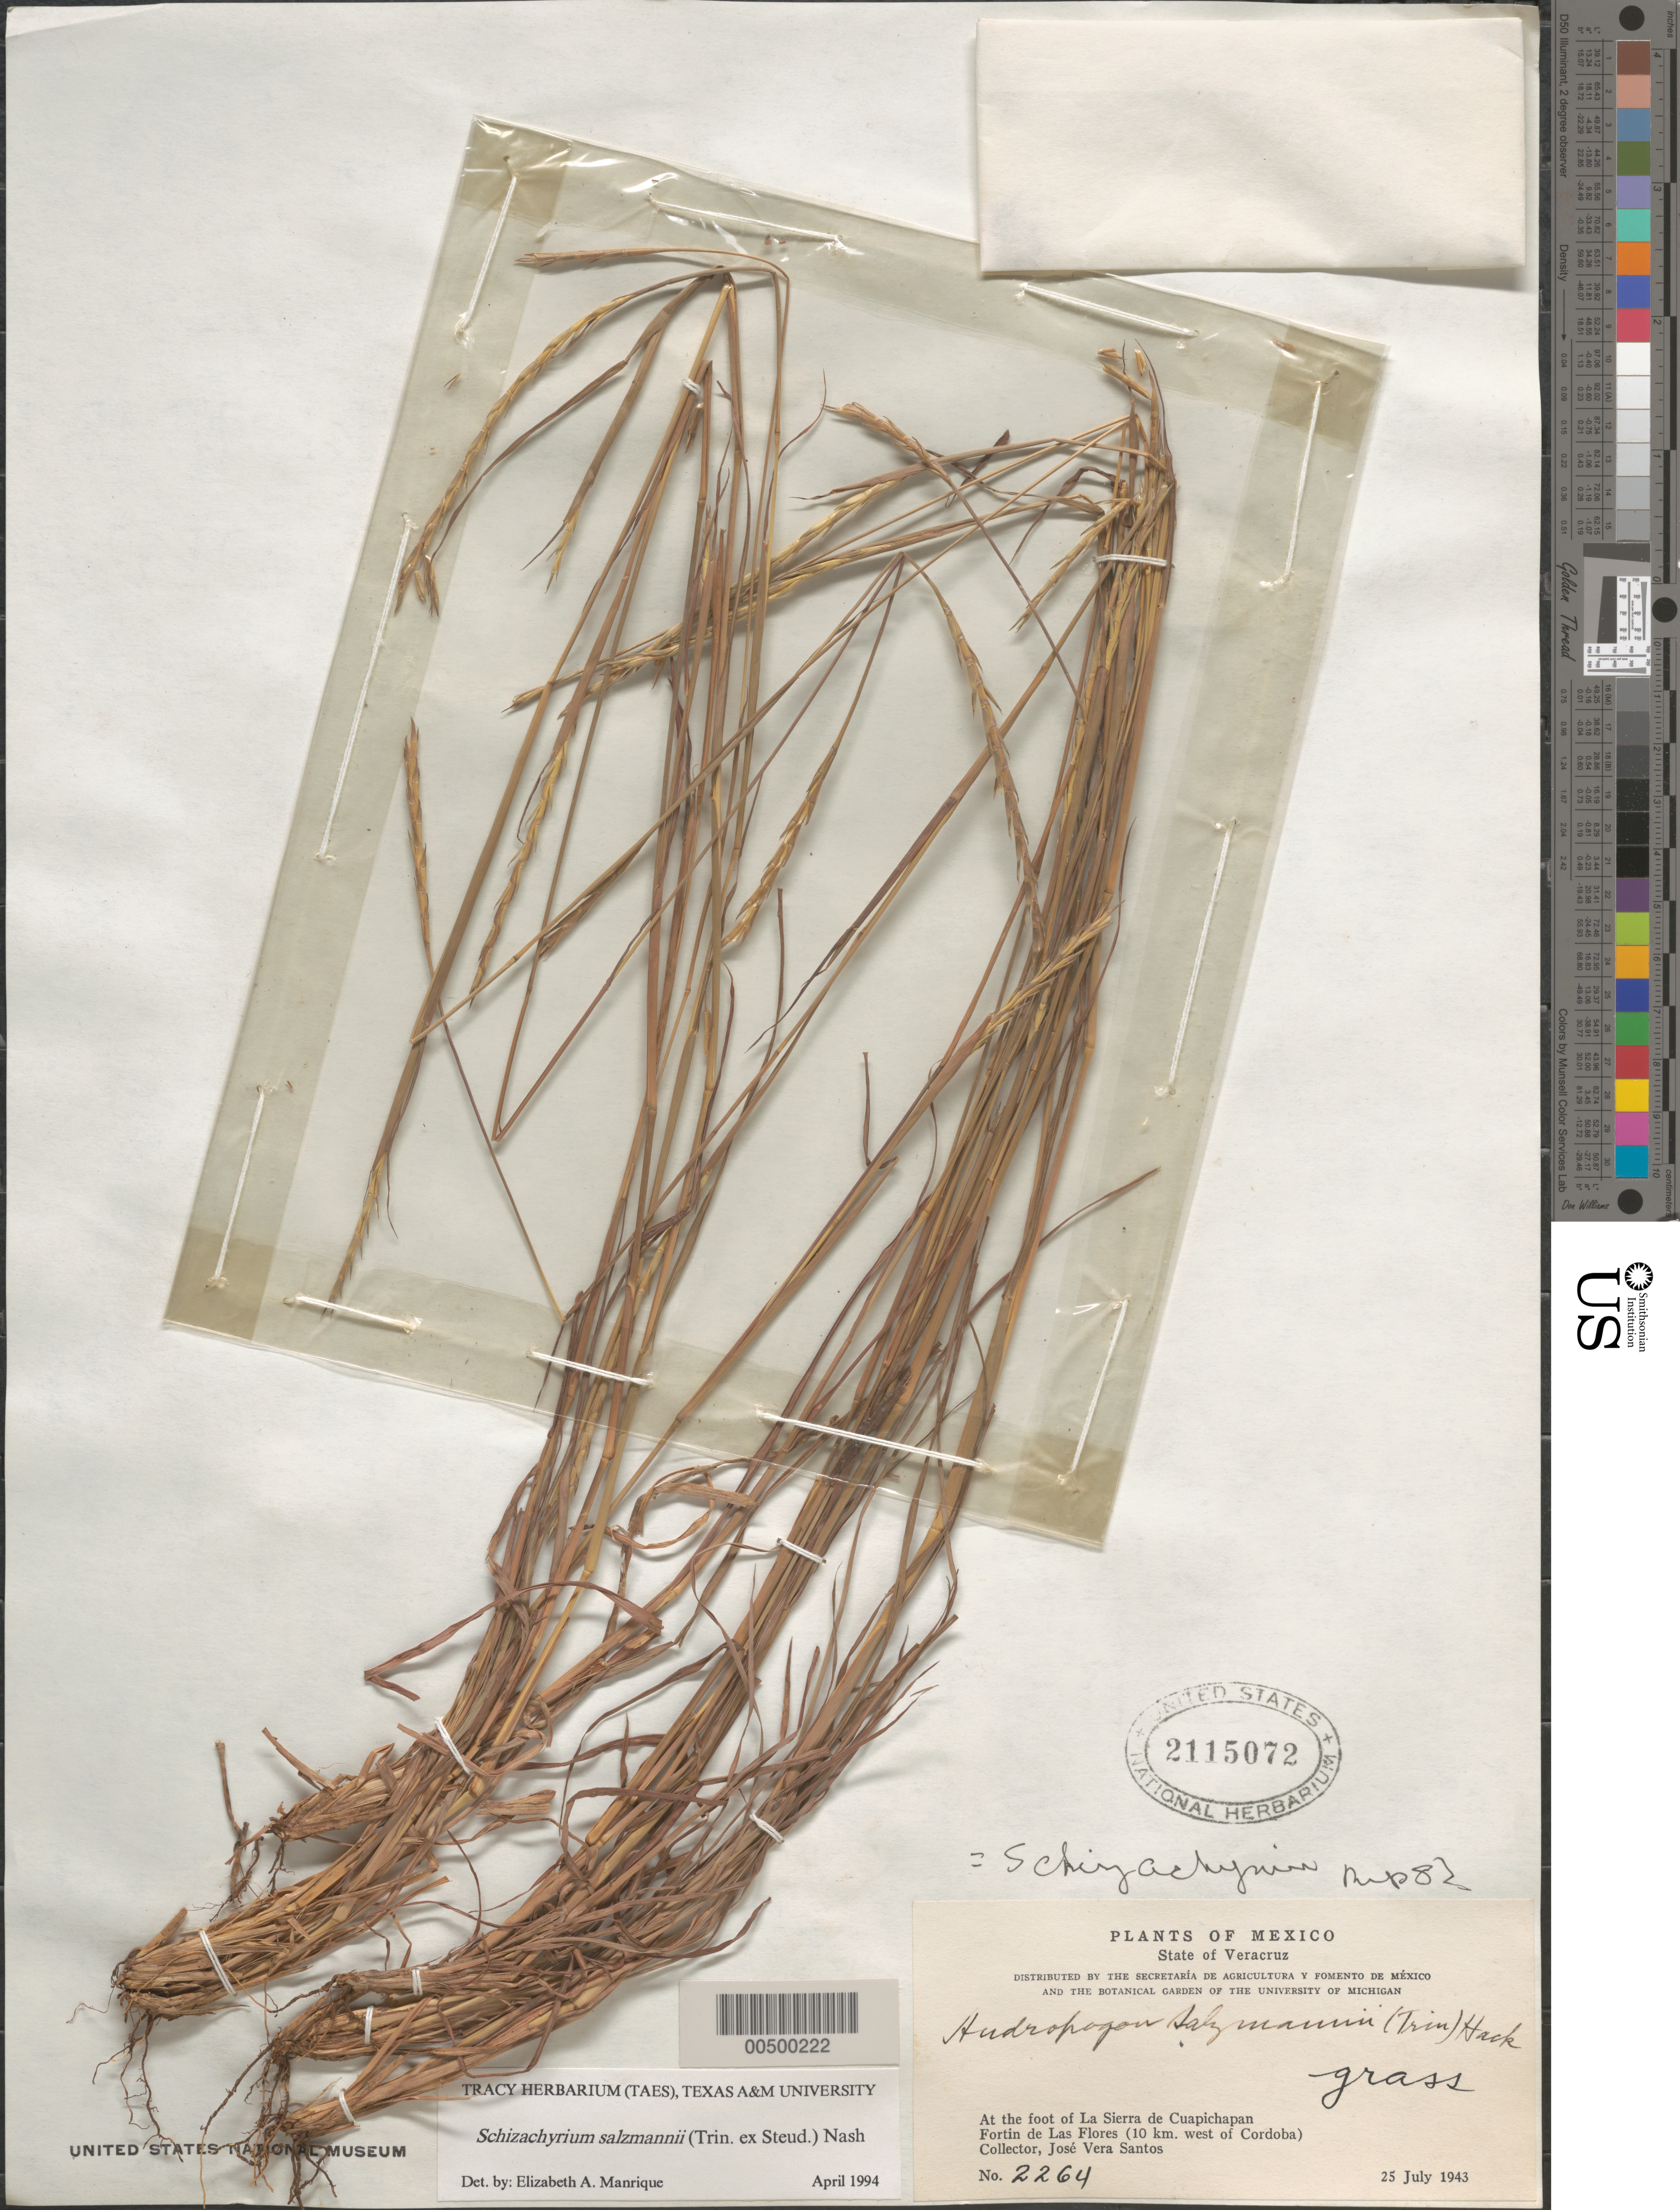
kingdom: Plantae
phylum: Tracheophyta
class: Liliopsida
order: Poales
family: Poaceae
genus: Schizachyrium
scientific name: Schizachyrium salzmanii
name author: (Trin. ex Steud.) Nash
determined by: Manrique, E. A.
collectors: J. V. Santos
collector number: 2264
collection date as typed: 25 Jul 1943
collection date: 1943-07-25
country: Mexico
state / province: Veracruz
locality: At the foot of La Sierra de Cuapichapan, Fortin de Las Flores (10 km W of Córdoba)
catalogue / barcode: US 2115072